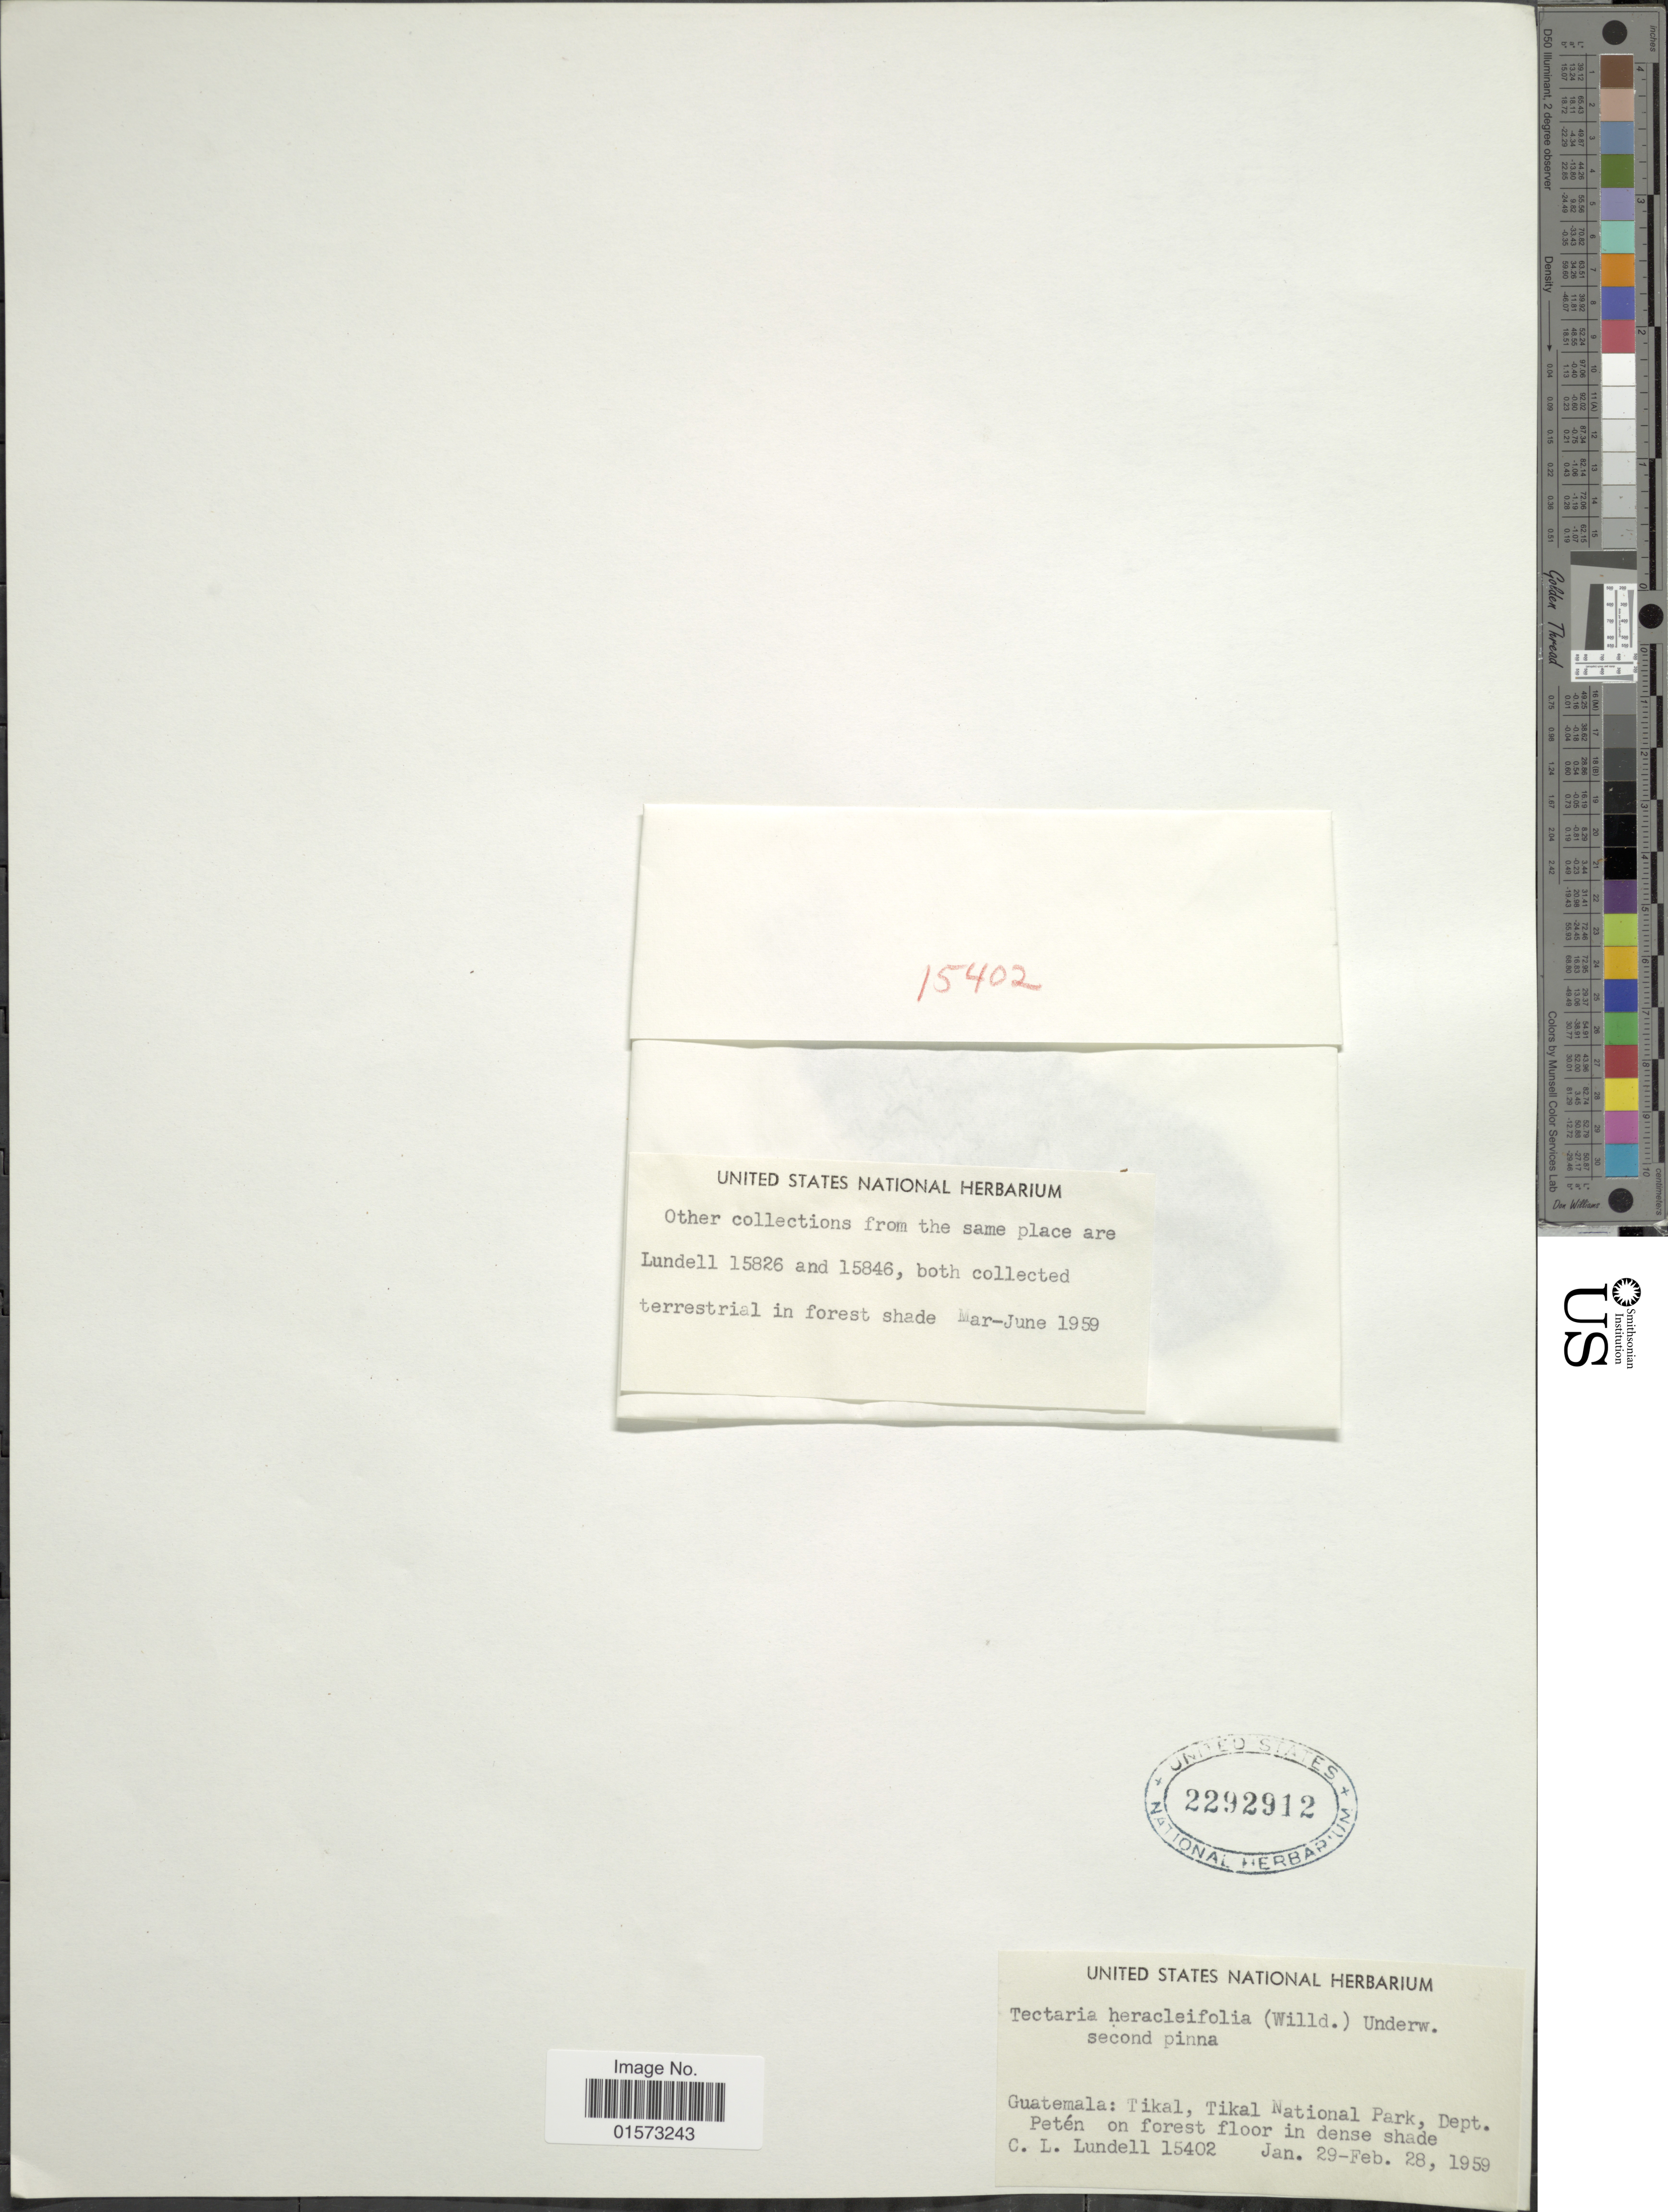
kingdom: Plantae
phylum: Tracheophyta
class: Polypodiopsida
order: Polypodiales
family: Tectariaceae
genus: Tectaria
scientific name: Tectaria heracleifolia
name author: (Willd.) Underw.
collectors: C. L. Lundell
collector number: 15402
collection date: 1959-01-29/1959-02-28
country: Guatemala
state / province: El Petén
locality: Tikal, Tikal National Park, Dept. Peten on forest floor in dense shade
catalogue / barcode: US 2292912